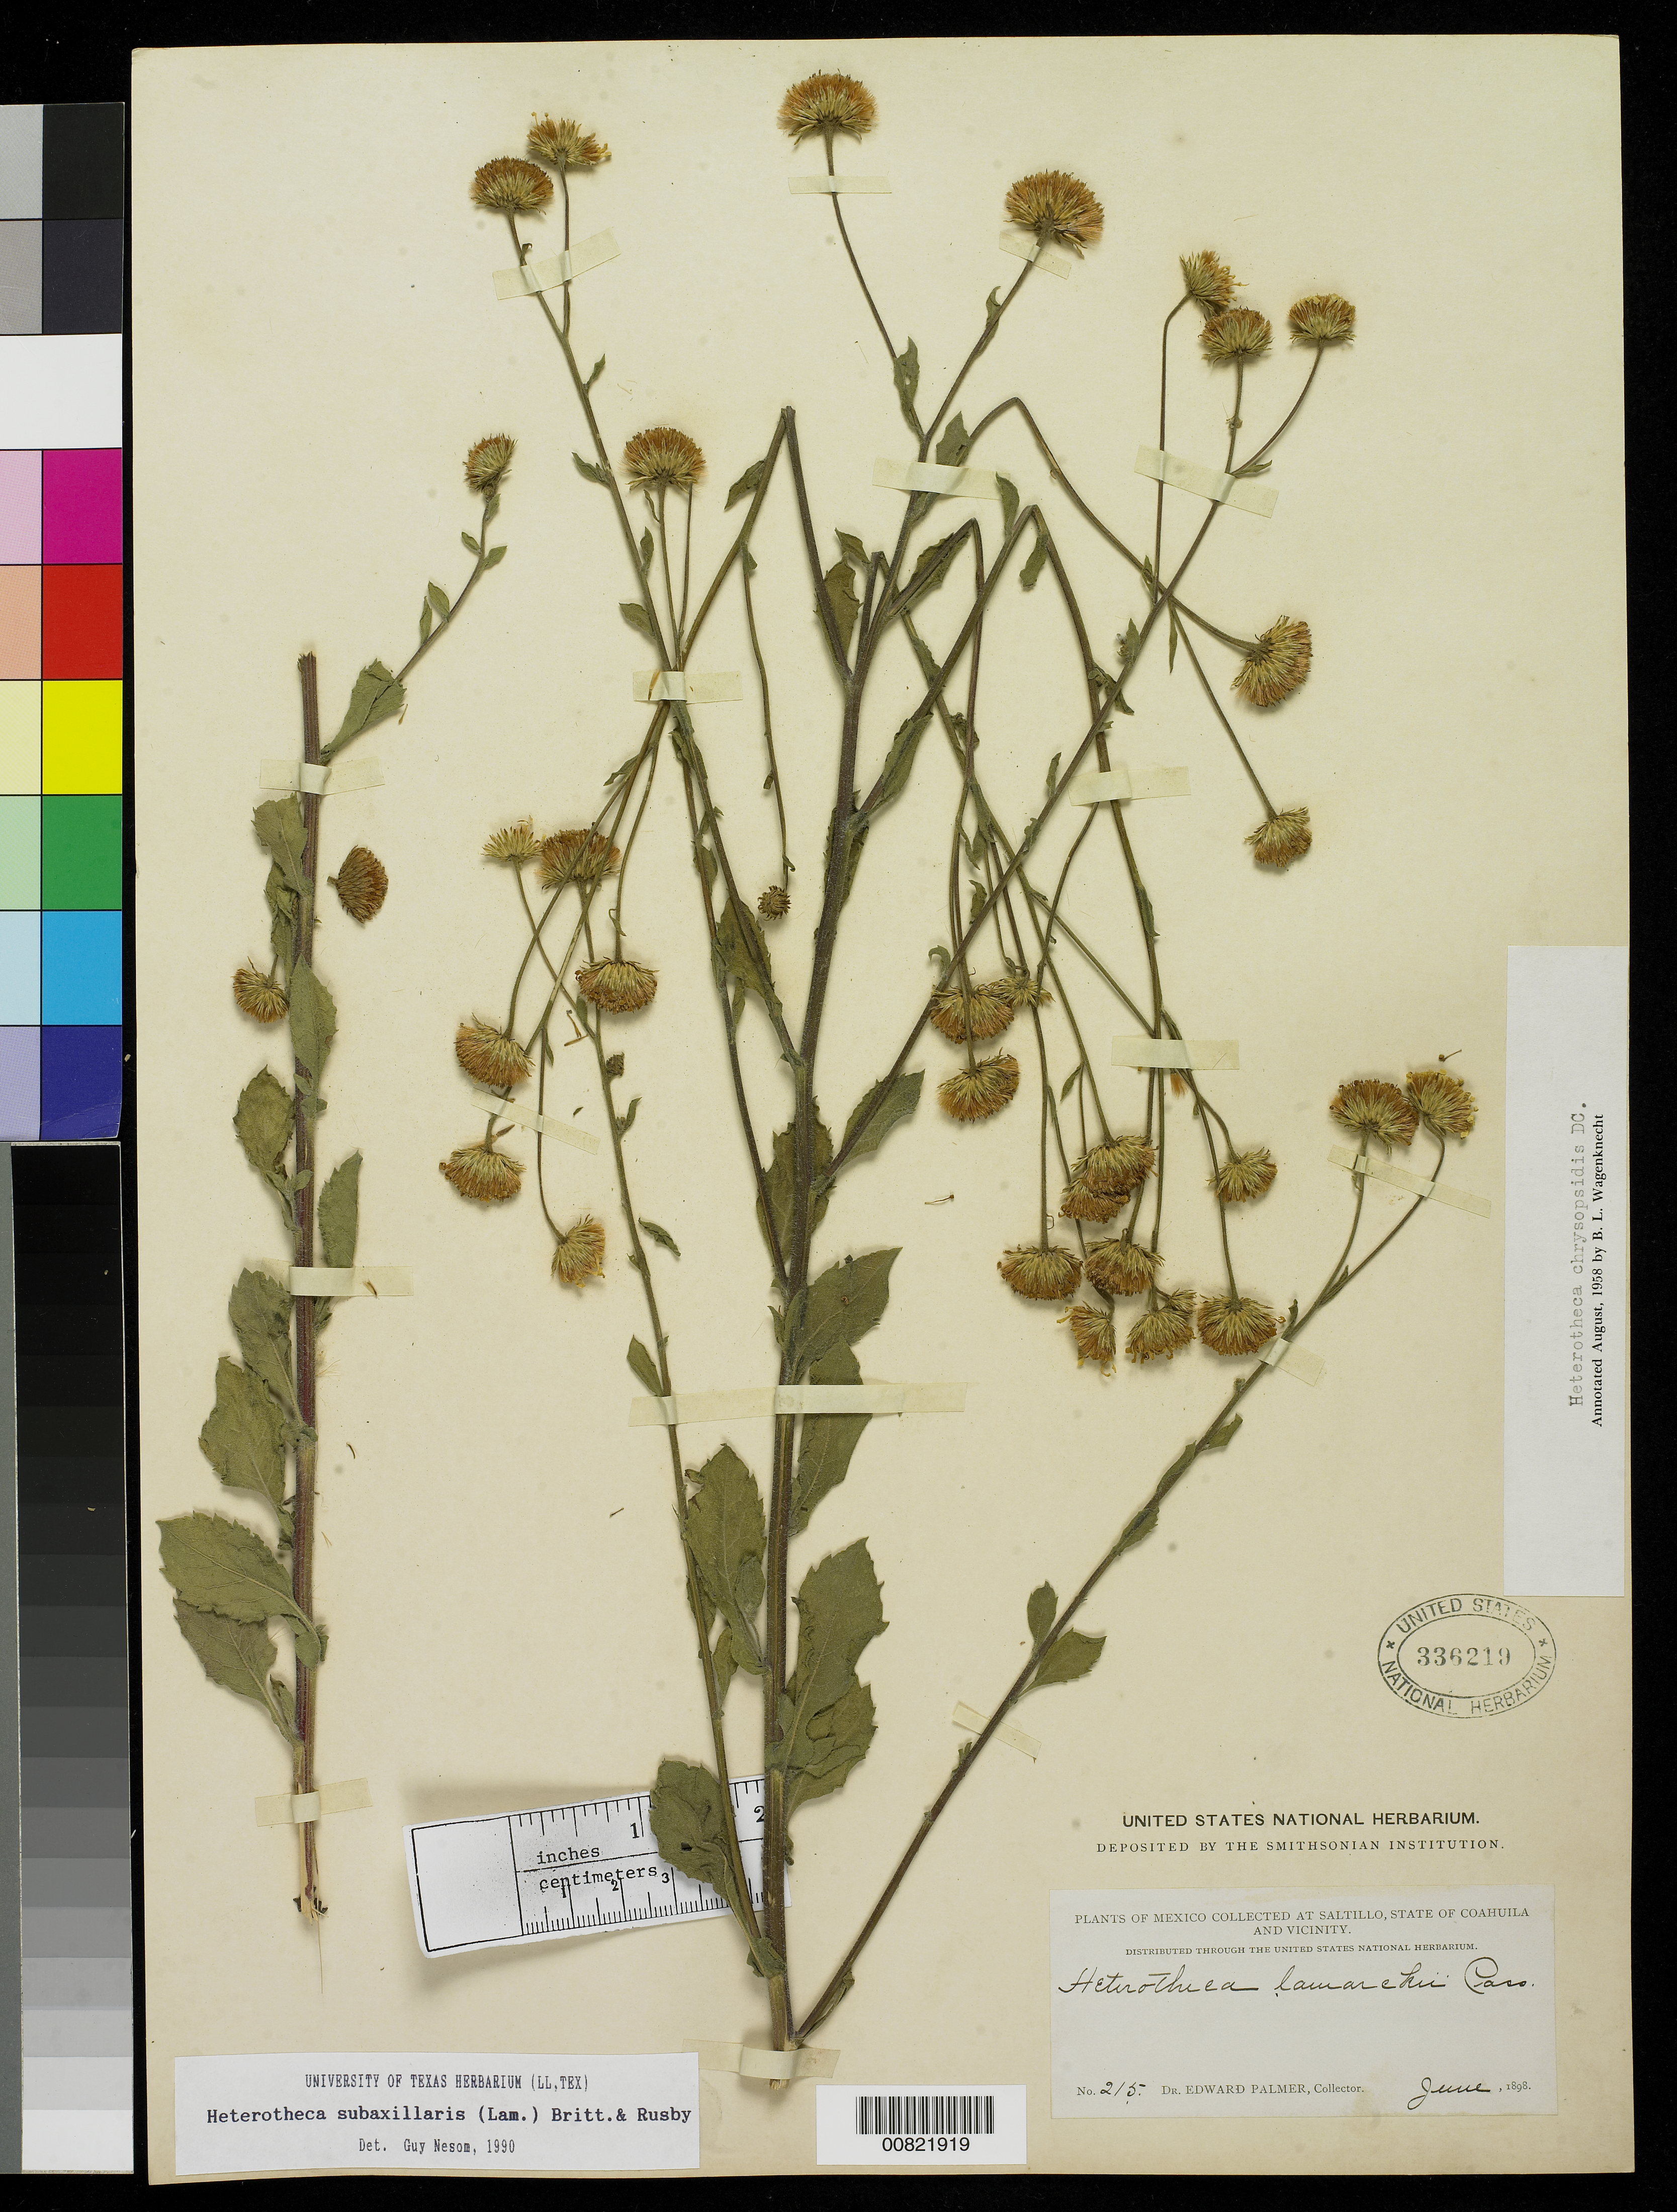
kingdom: Plantae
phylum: Tracheophyta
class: Magnoliopsida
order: Asterales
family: Asteraceae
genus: Heterotheca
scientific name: Heterotheca subaxillaris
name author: (Lam.) Britton & Rusby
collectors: E. Palmer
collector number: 215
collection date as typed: Jun 1898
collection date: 1898-06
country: Mexico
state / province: Coahuila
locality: Saltillo, Coahuila and vicinity.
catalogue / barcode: US 336219